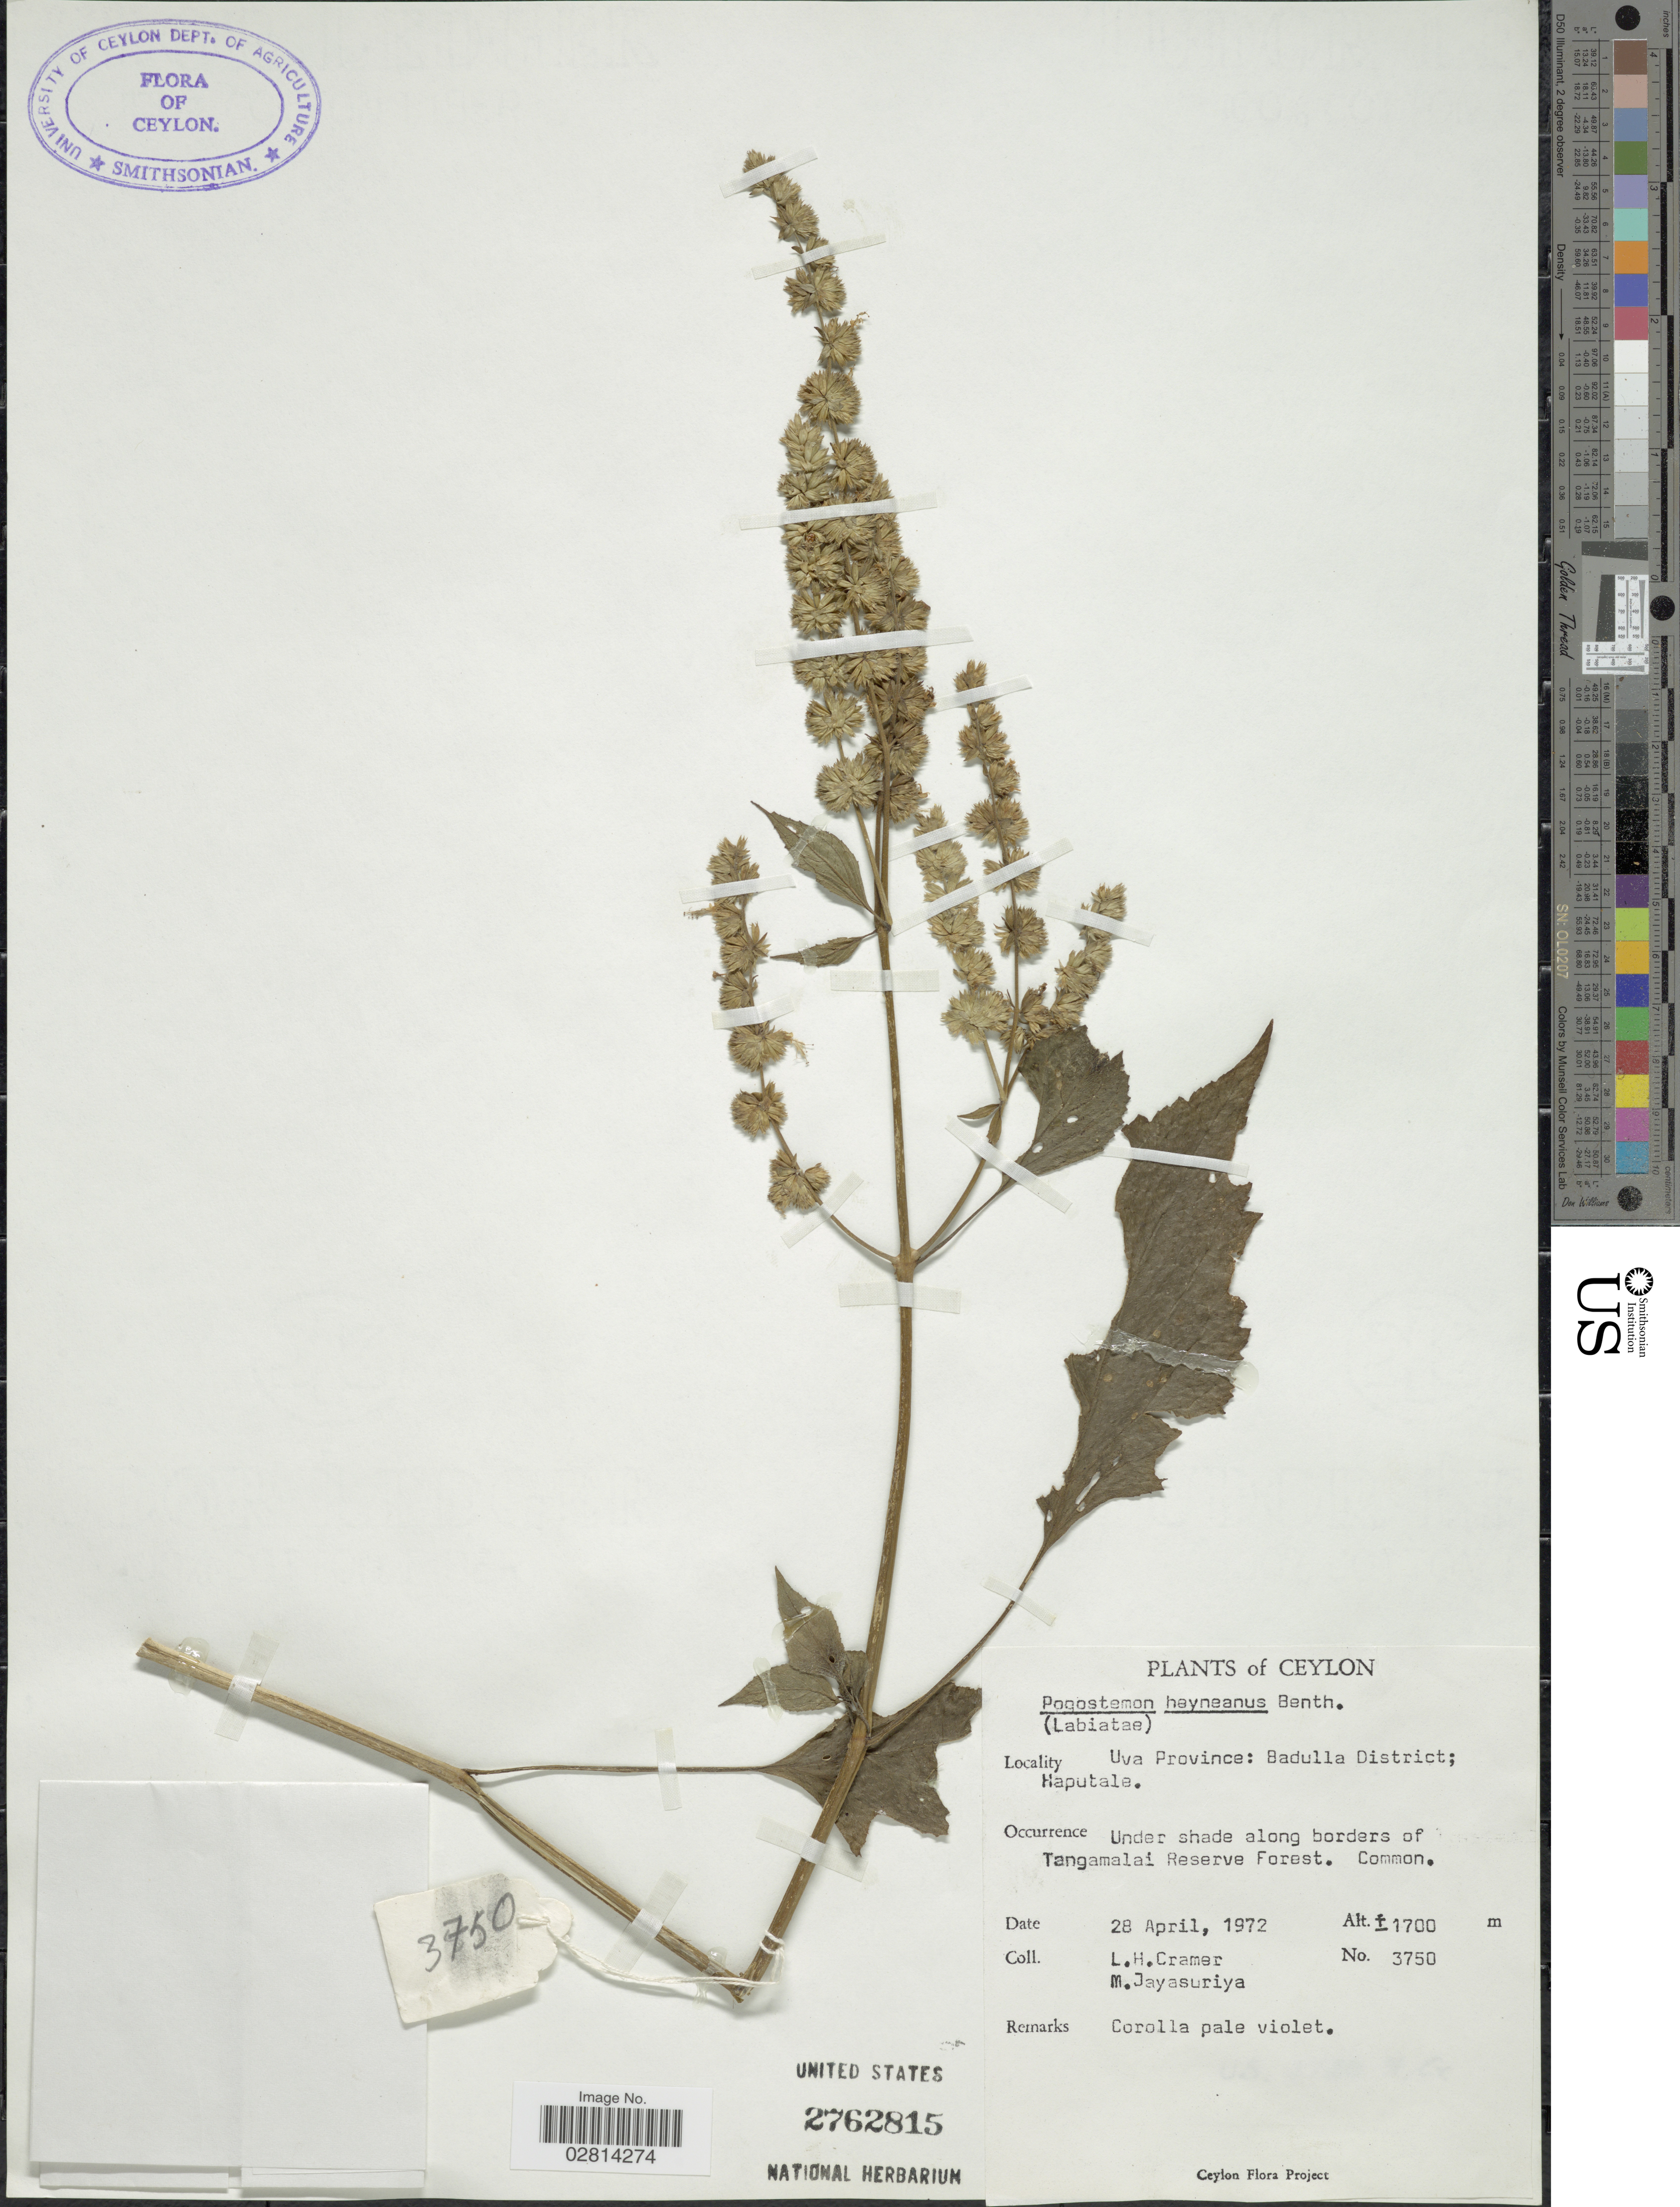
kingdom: Plantae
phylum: Tracheophyta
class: Magnoliopsida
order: Lamiales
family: Lamiaceae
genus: Pogostemon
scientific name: Pogostemon heyneanus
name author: Benth.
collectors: L. H. Cramer & M. Jayasuriya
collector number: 3750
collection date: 1972-04-28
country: Sri Lanka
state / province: Uva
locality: Ceylon. Badulla District; Haputale. Under shade along borders of Tangamalai Reserve Forest.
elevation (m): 1700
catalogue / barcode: US 2762815